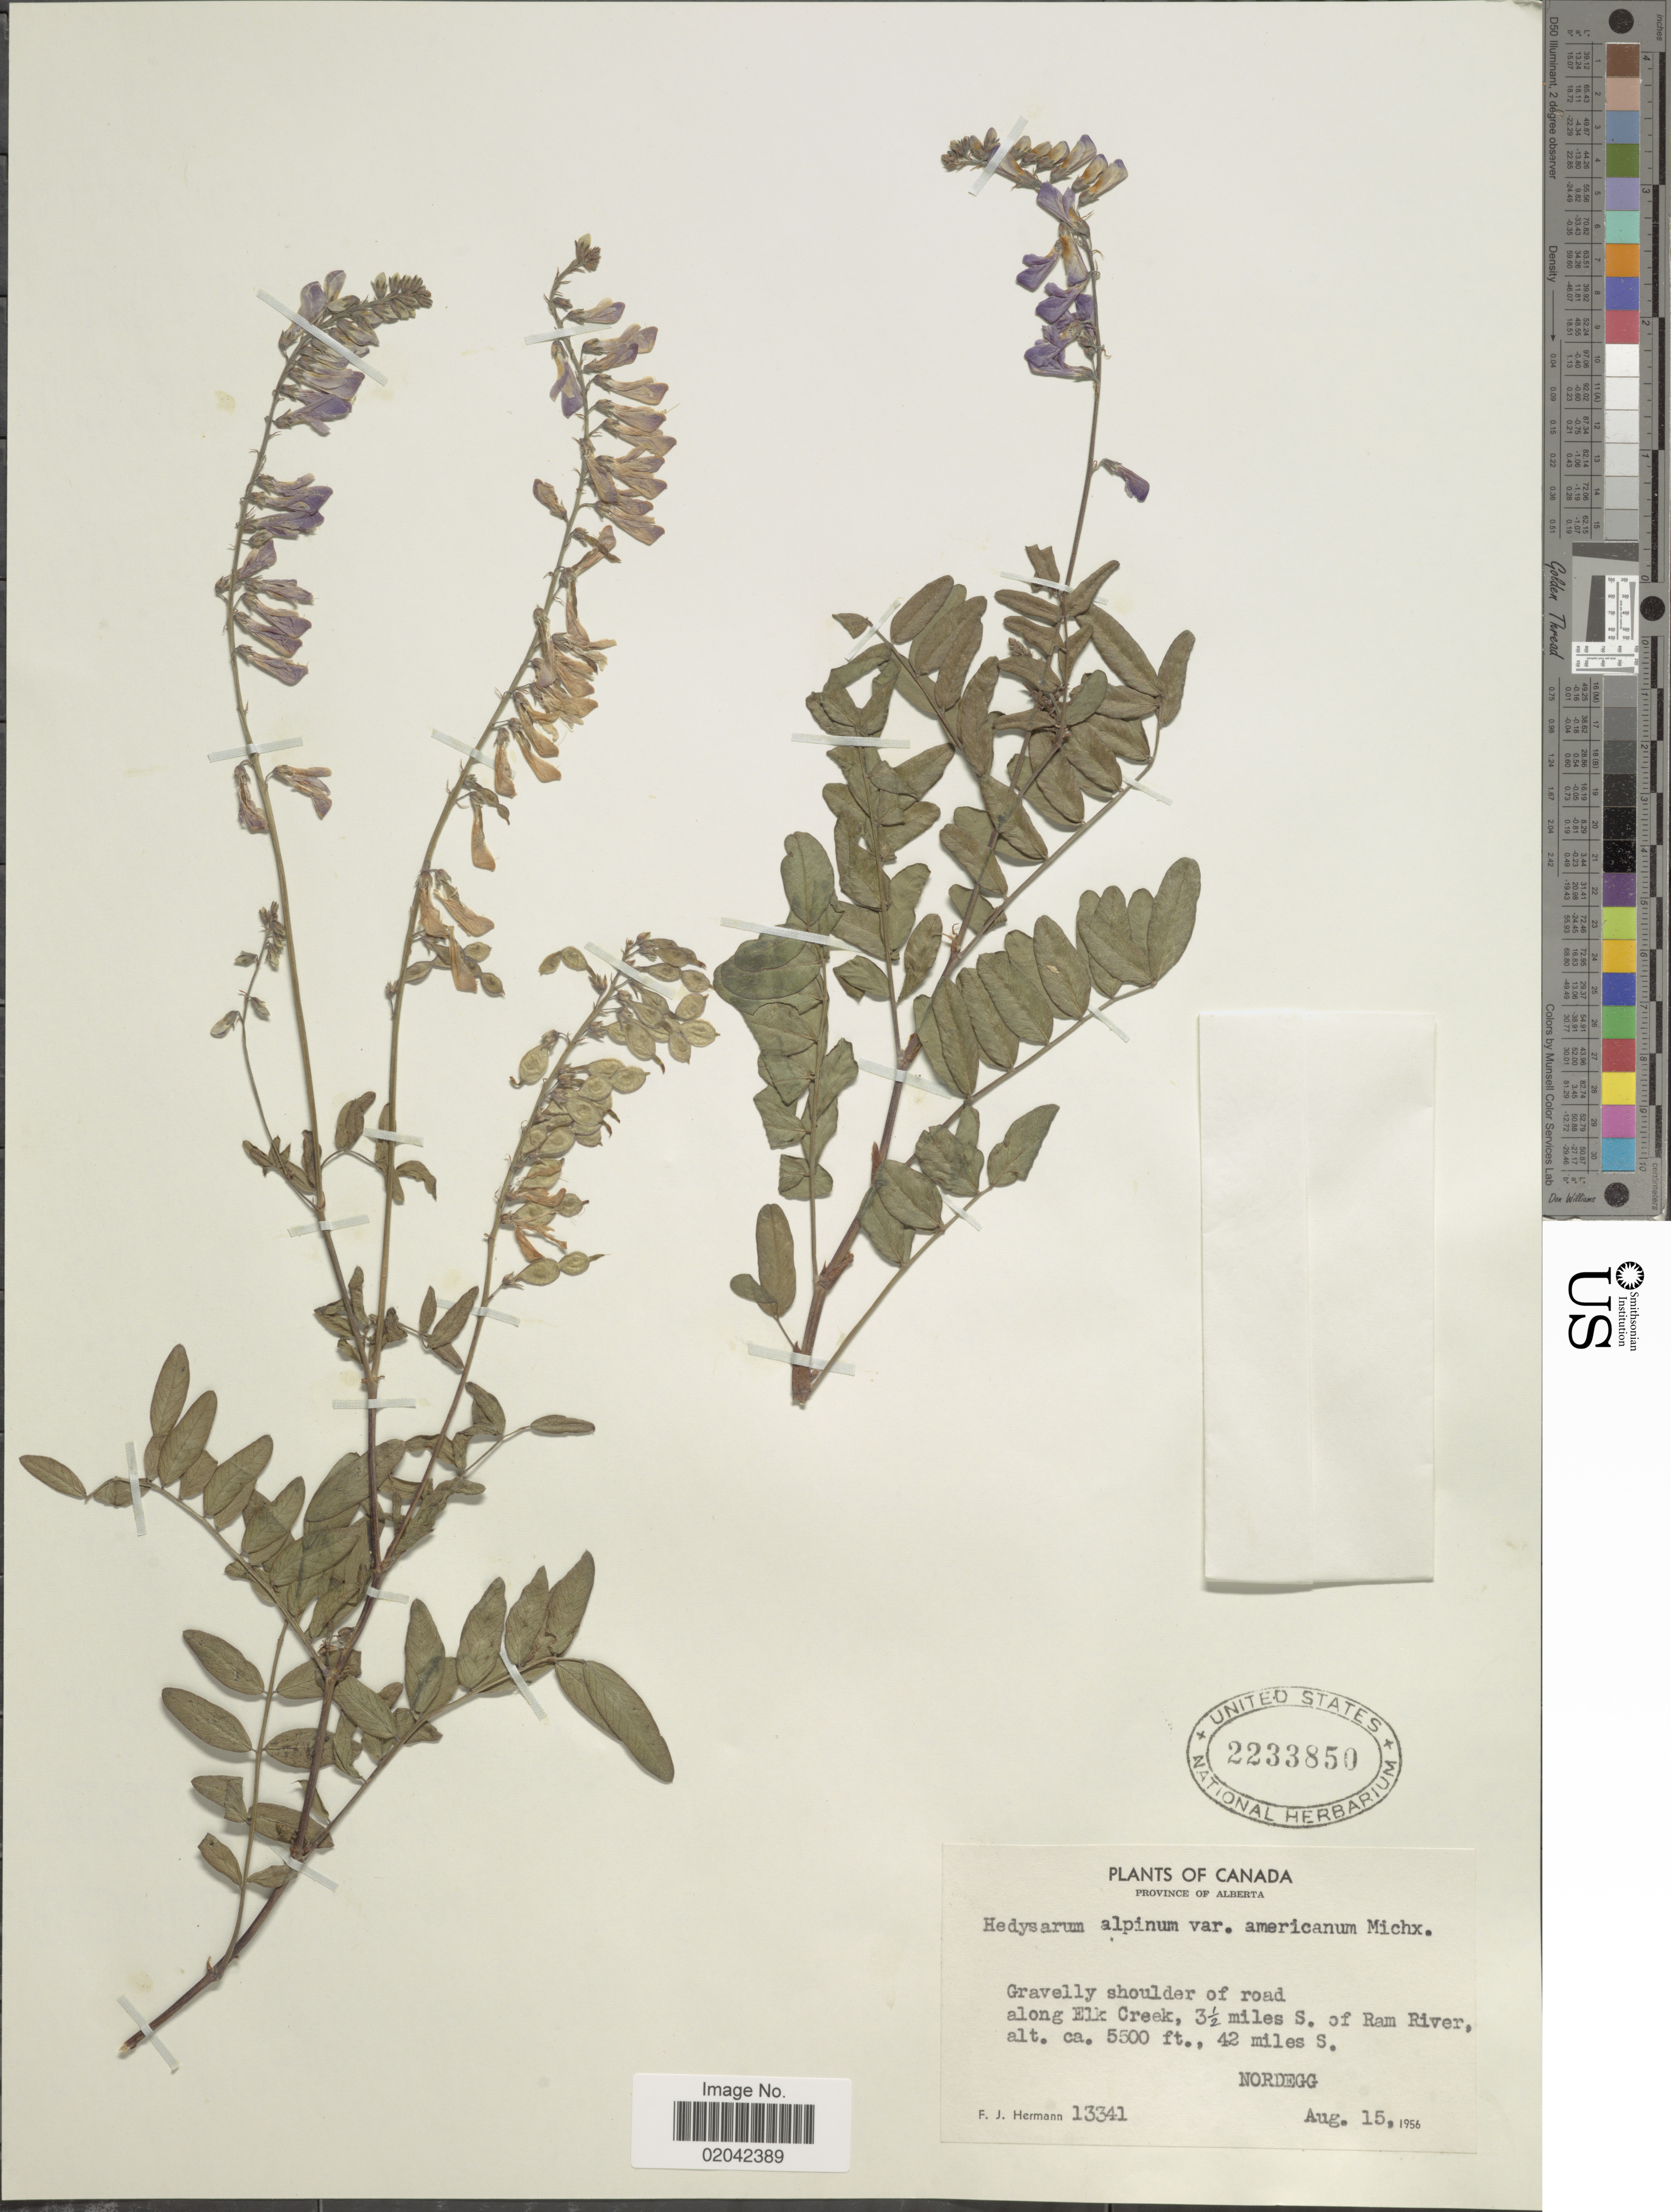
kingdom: Plantae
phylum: Tracheophyta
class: Magnoliopsida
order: Fabales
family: Fabaceae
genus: Hedysarum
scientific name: Hedysarum alpinum var. americanum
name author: Michx. ex Pursh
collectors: F. J. Hermann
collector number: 13341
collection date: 1956-08-15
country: Canada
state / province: Alberta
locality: Along Elk Creek, 3½ miles S of Ram River, 42 miles S Nordegg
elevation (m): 1676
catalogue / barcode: US 2233850